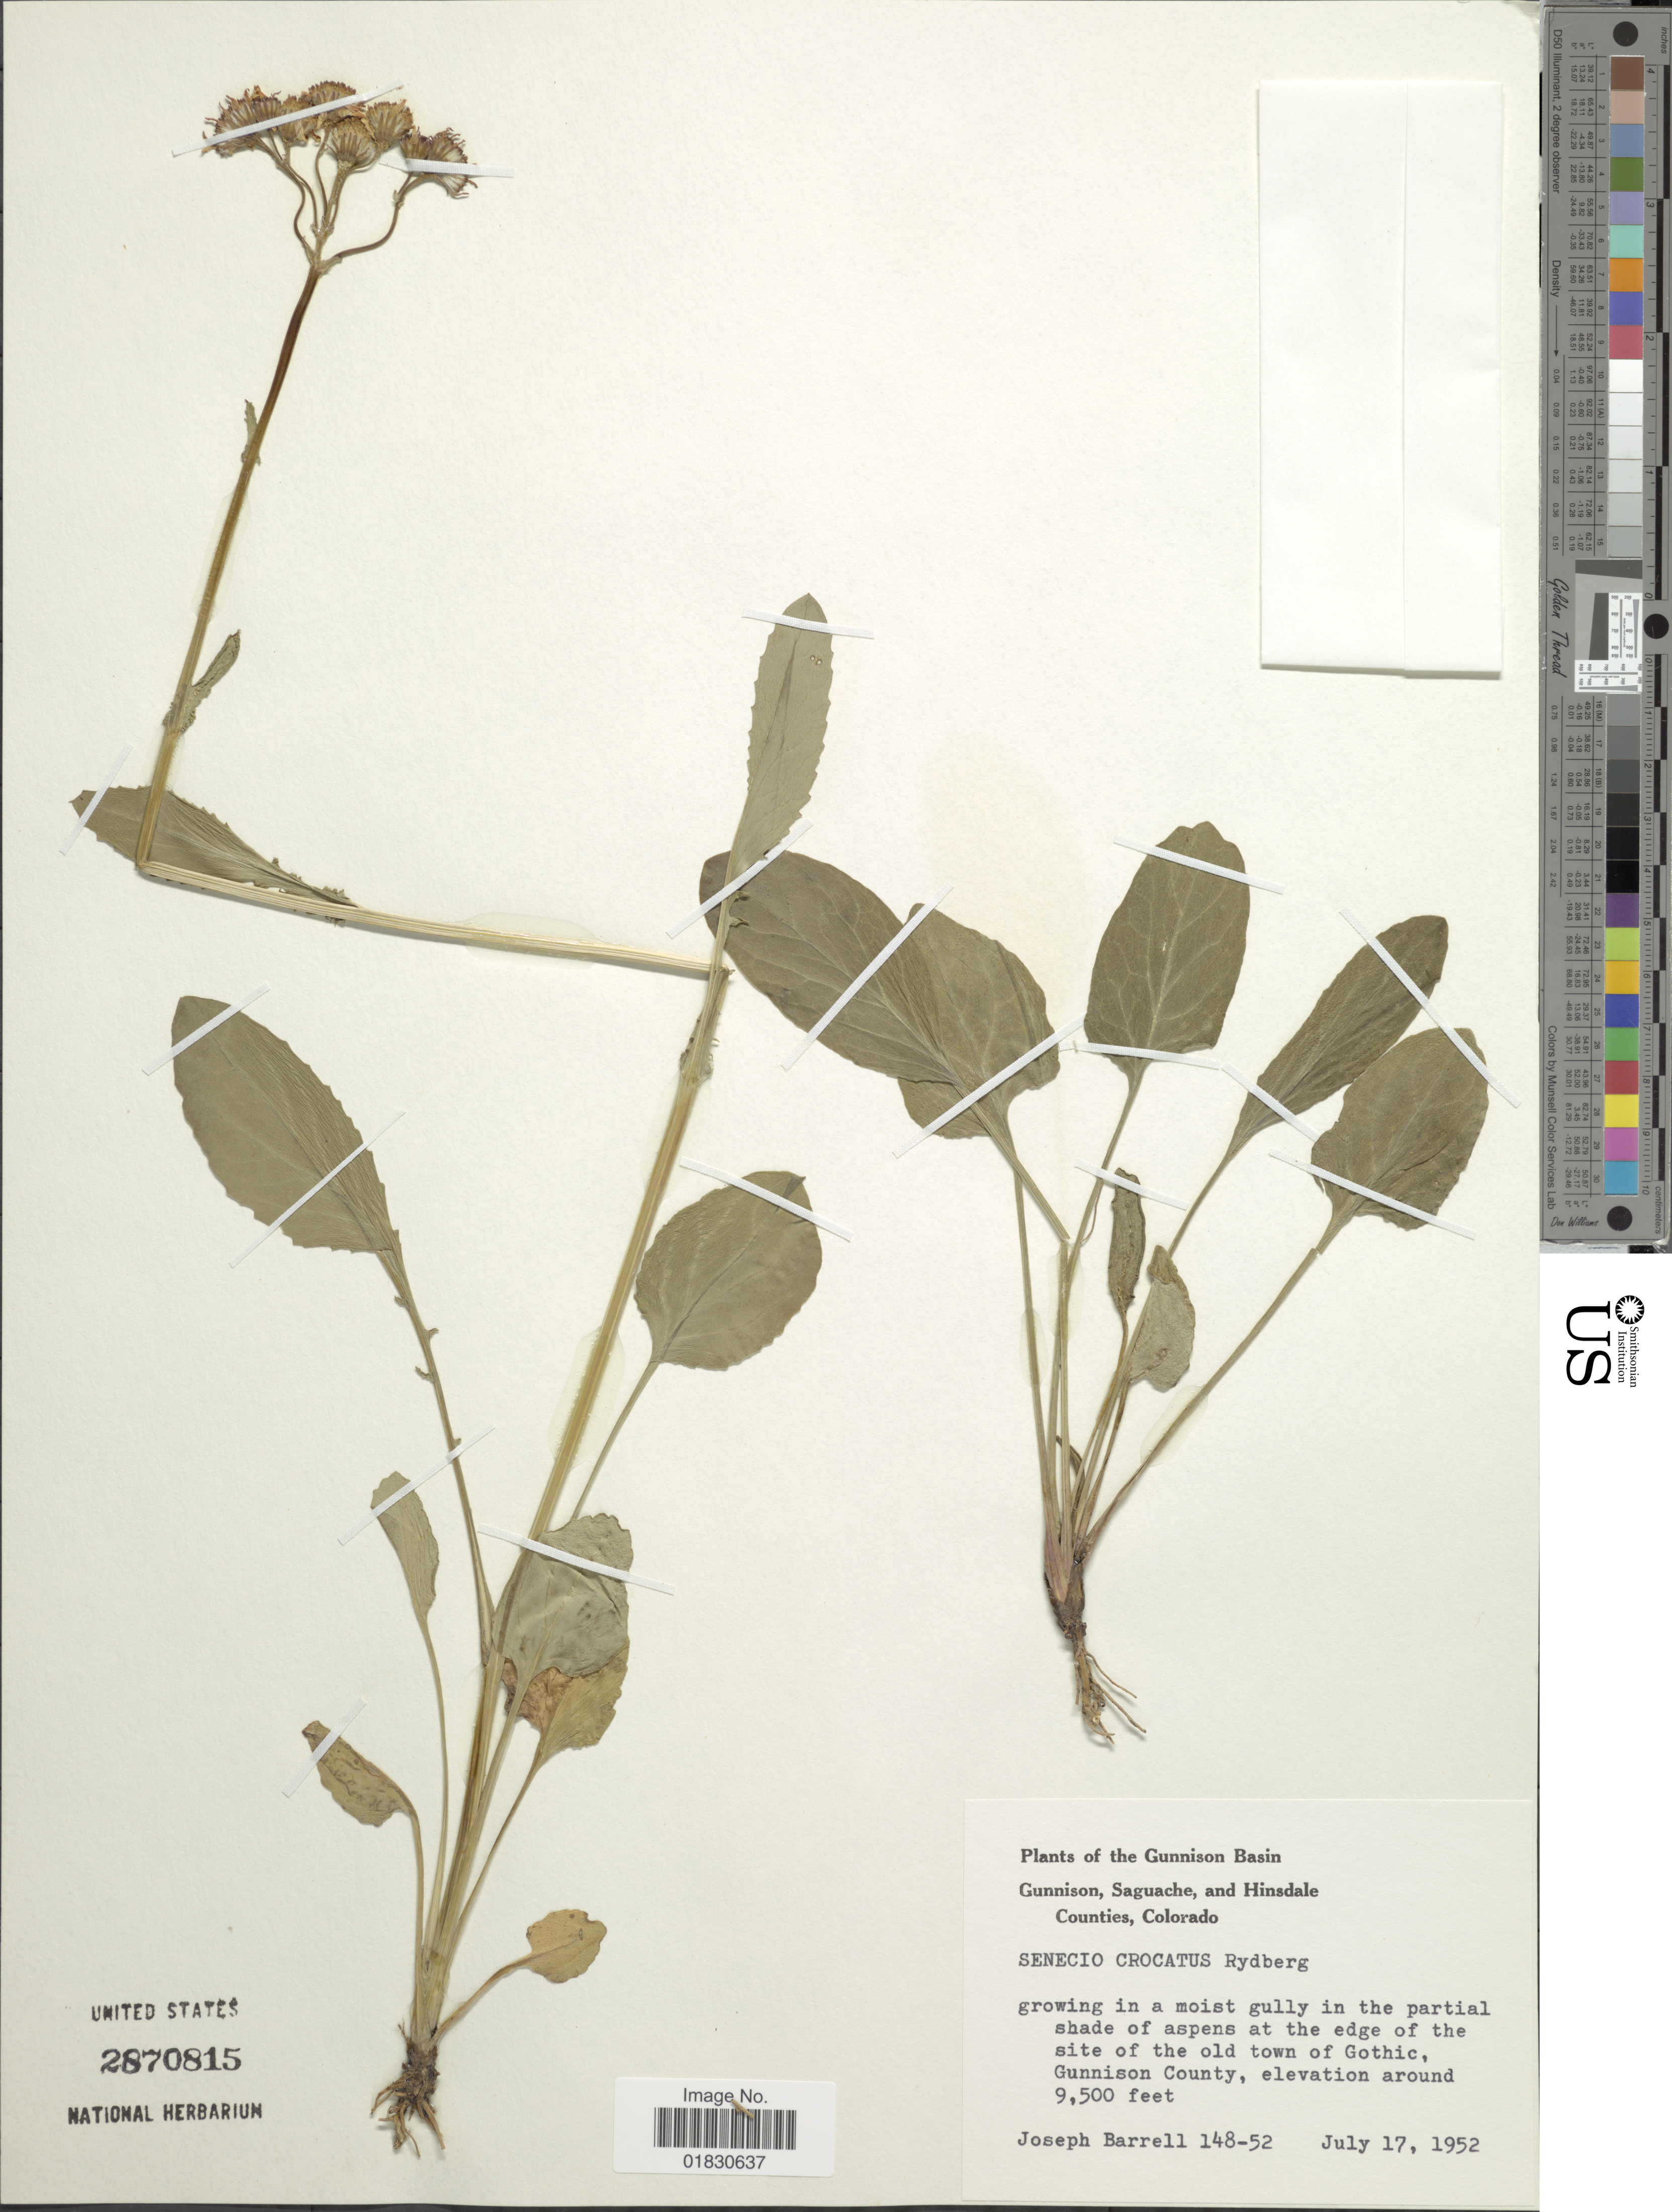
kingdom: Plantae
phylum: Tracheophyta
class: Magnoliopsida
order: Asterales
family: Asteraceae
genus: Packera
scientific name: Packera crocata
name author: (Rydb.) W.A. Weber & Á. Löve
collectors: J. Barrell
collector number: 148-52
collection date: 1952-07-17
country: United States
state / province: Colorado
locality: The Gunnison, Gunnison, Saguache, and Hinsdale Counties, Colorado, Aspens at the edge of the site of the old town of Gothic, Gunnison County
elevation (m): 2896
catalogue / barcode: US 2870815